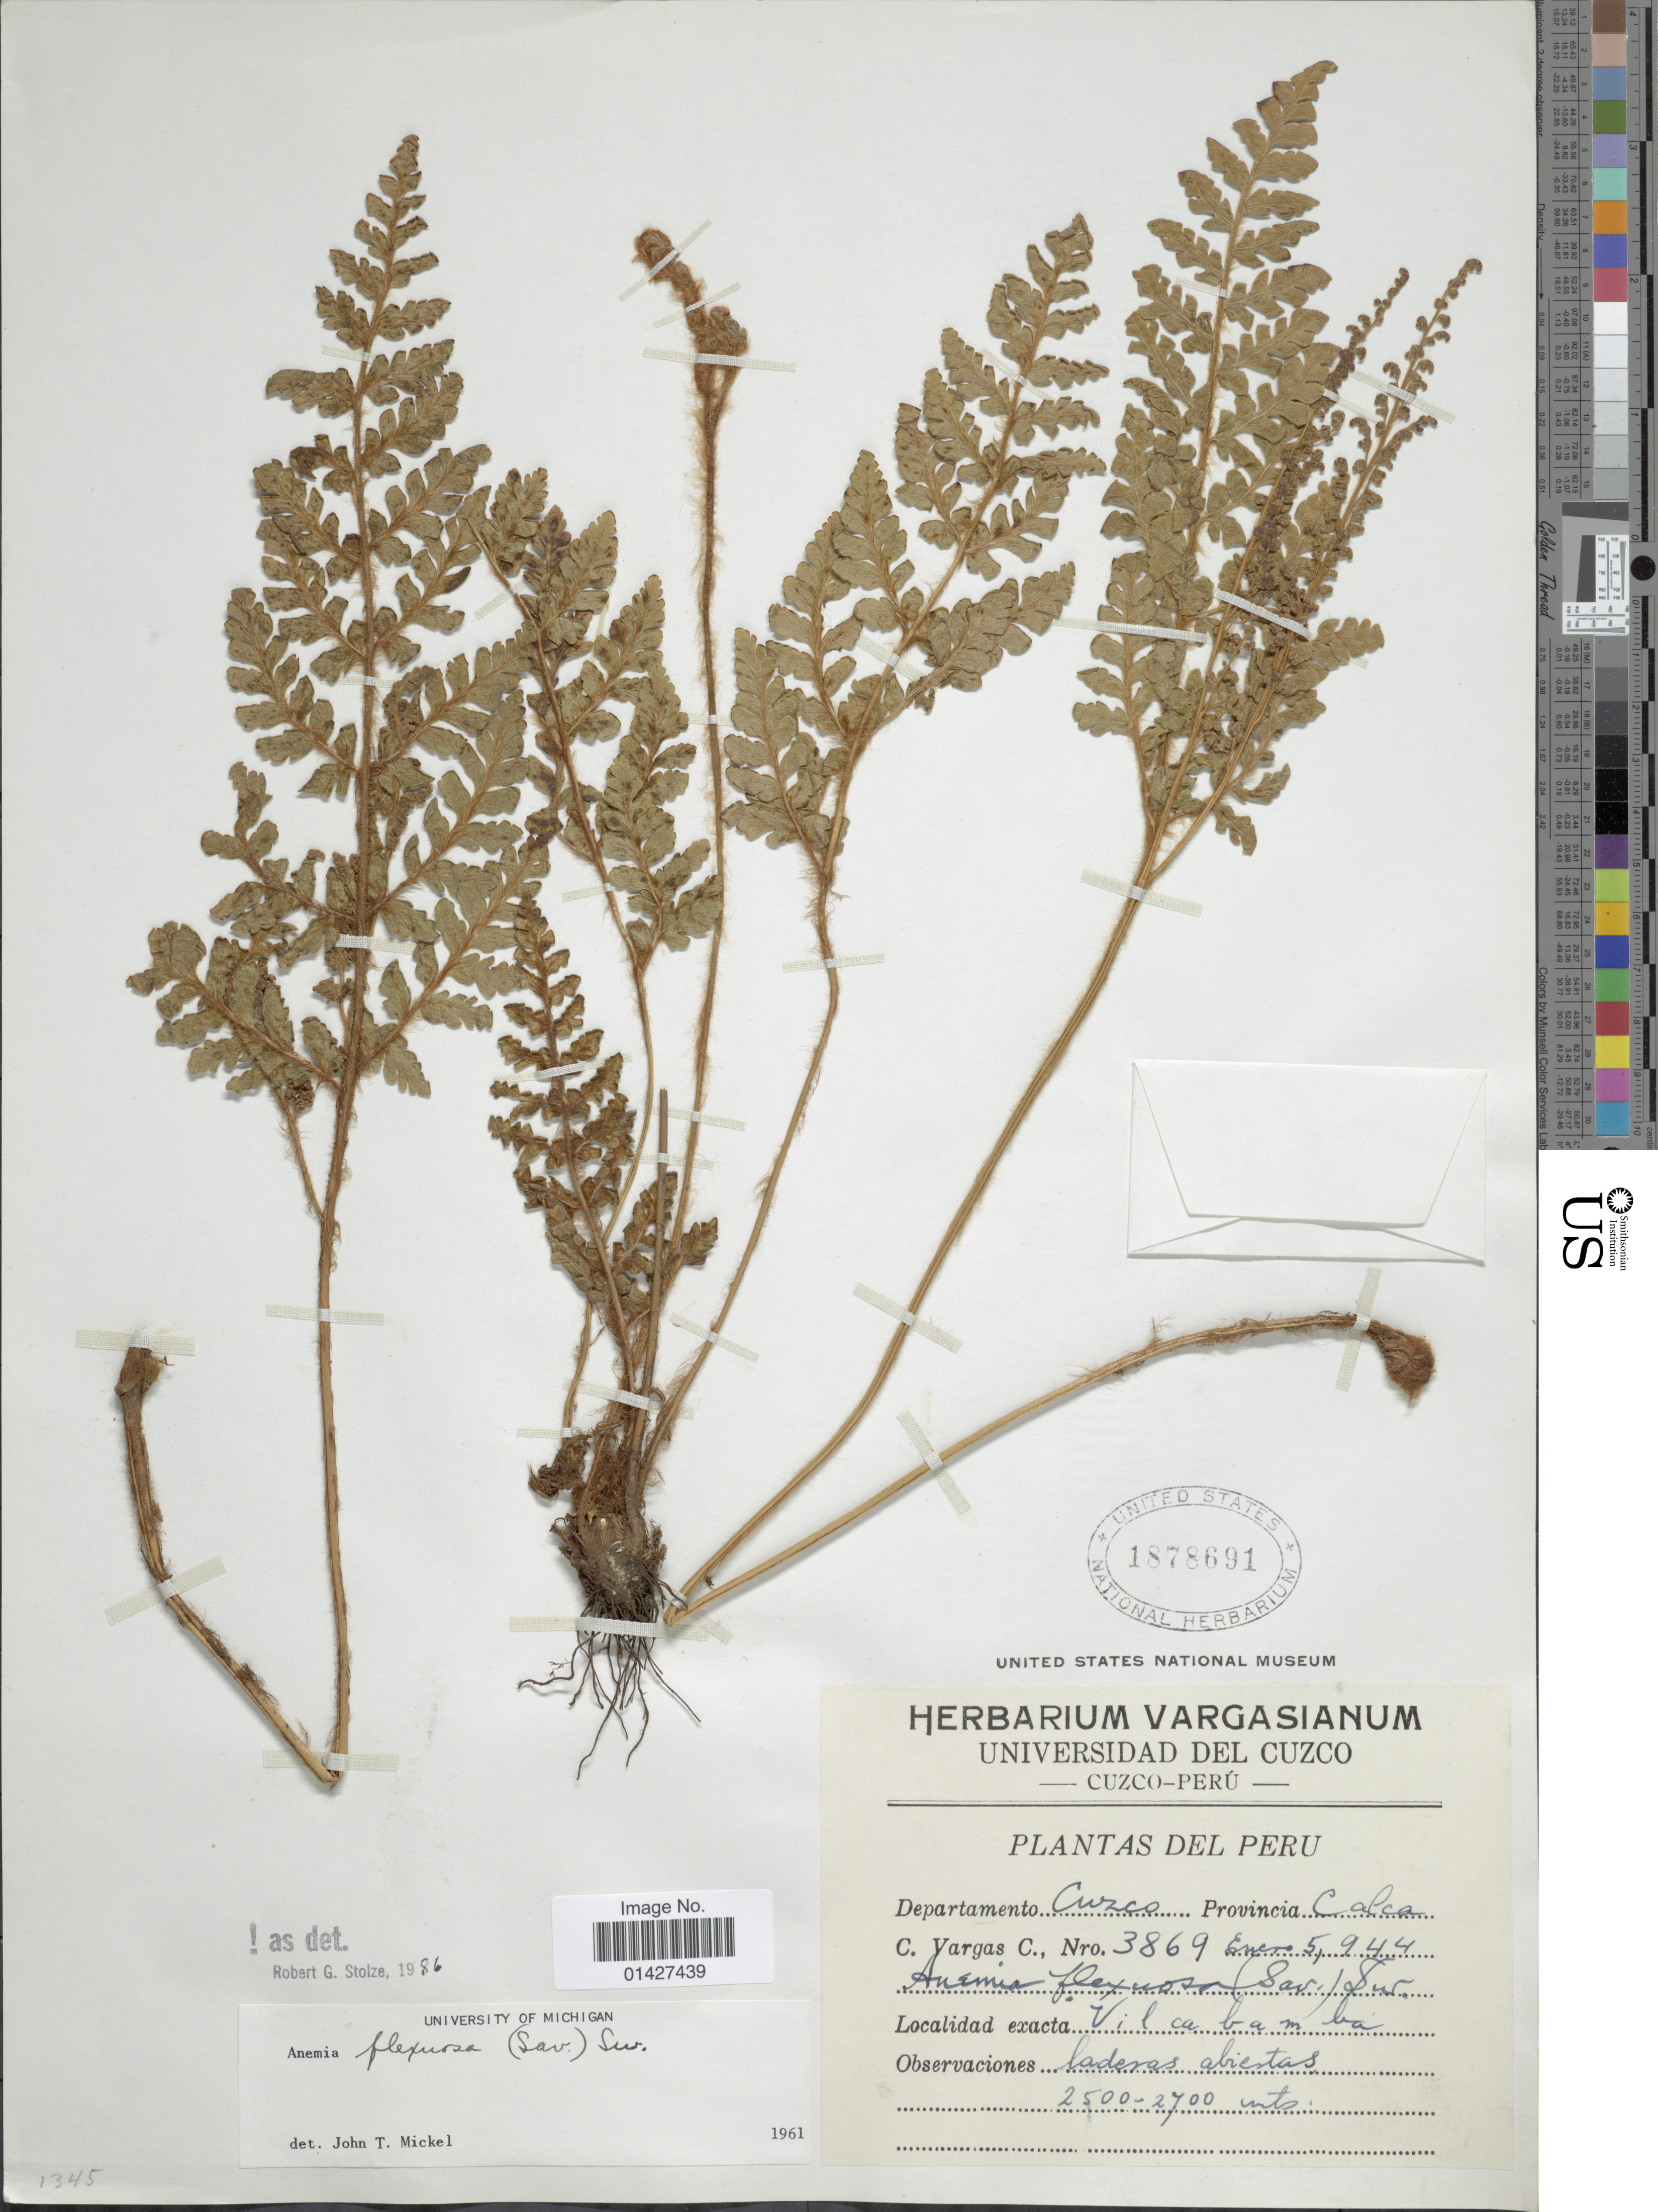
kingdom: Plantae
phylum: Tracheophyta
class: Polypodiopsida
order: Schizaeales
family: Anemiaceae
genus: Anemia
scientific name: Anemia flexuosa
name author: (Savigny) Sw.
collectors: C. Vargas Calderón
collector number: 3869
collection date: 1944-01-05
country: Peru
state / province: Cusco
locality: Cuzco. Provincia Calca. Vilcabamba. Laderas abiertas.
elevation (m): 2500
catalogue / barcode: US 1878691